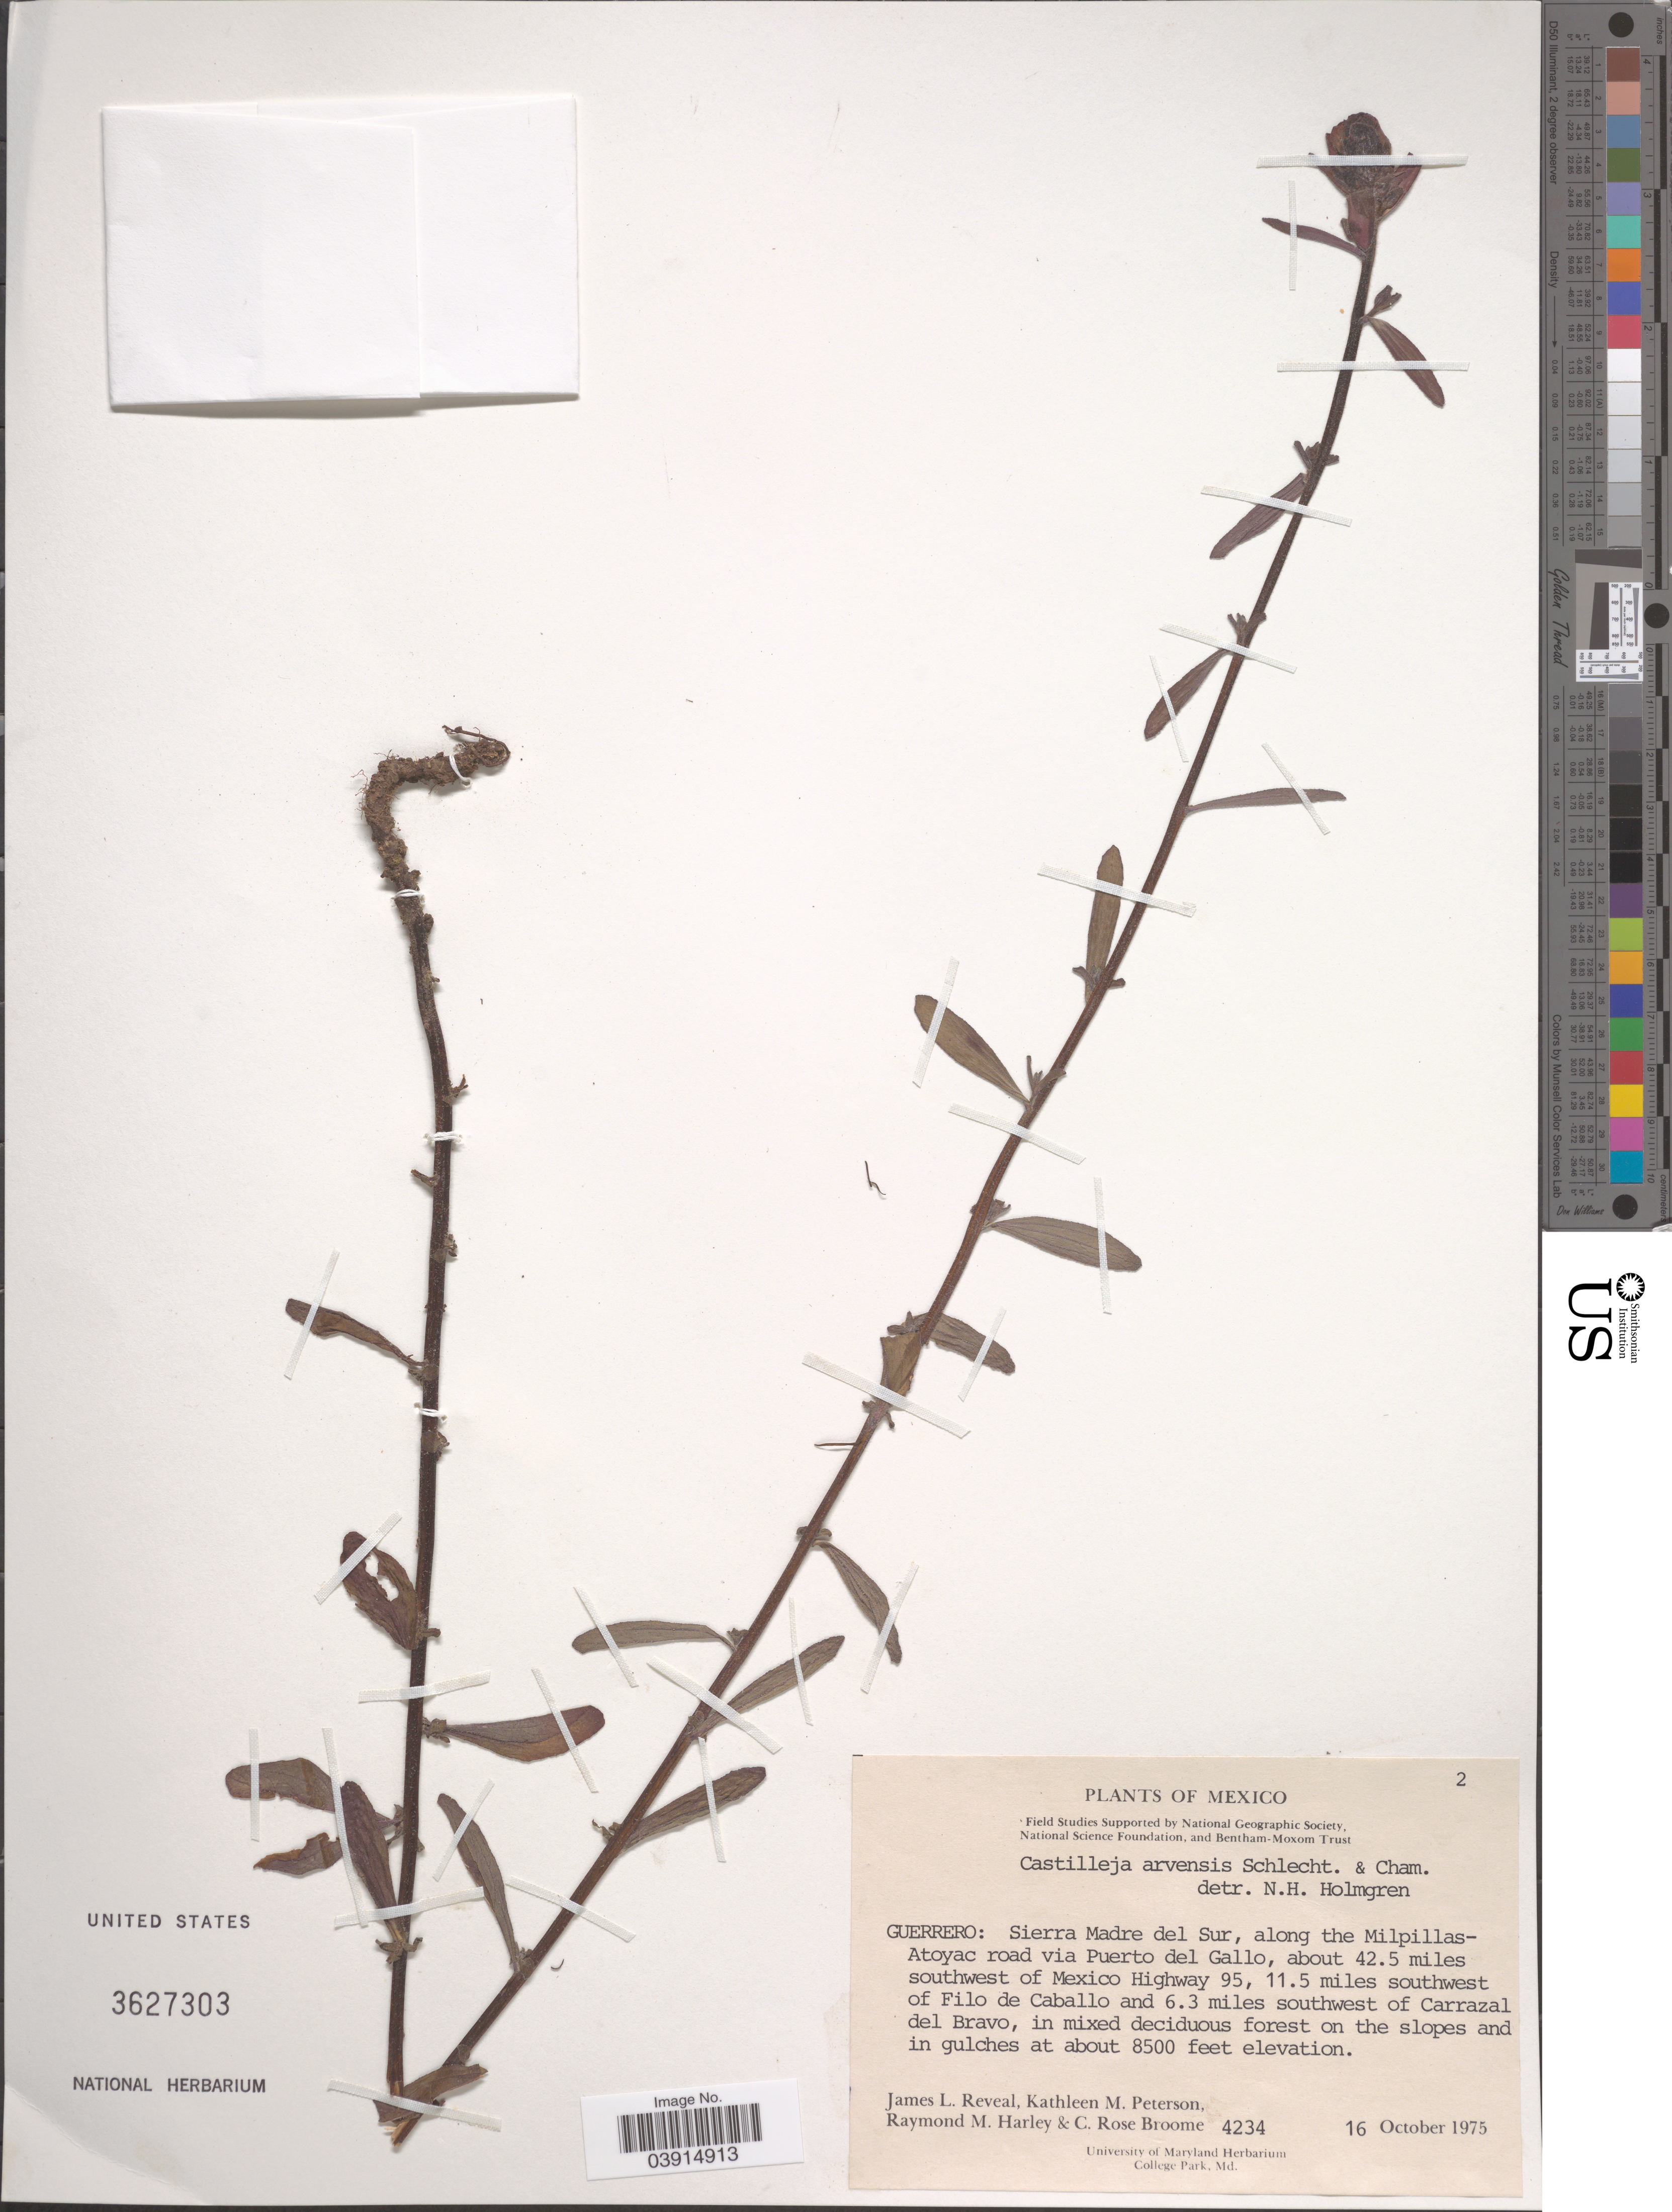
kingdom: Plantae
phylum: Tracheophyta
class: Magnoliopsida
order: Lamiales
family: Orobanchaceae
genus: Castilleja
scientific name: Castilleja arvensis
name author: Schltdl. & Cham.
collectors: J. L. Reveal, K. Peterson, R. M. Harley & C. R. Broome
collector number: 4234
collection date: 1975-10-16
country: Mexico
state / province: Guerrero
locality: Sierra Madre del Sur, along the Milpillas-Atoyac road via Puerto del Gallo, about 42.5 miles southwest of Mexico Highway 95, 11.5 miles southwest of Filo de Caballo and 6.3 miles southwest of Carrazal del Bravo.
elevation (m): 2591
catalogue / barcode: US 3627303